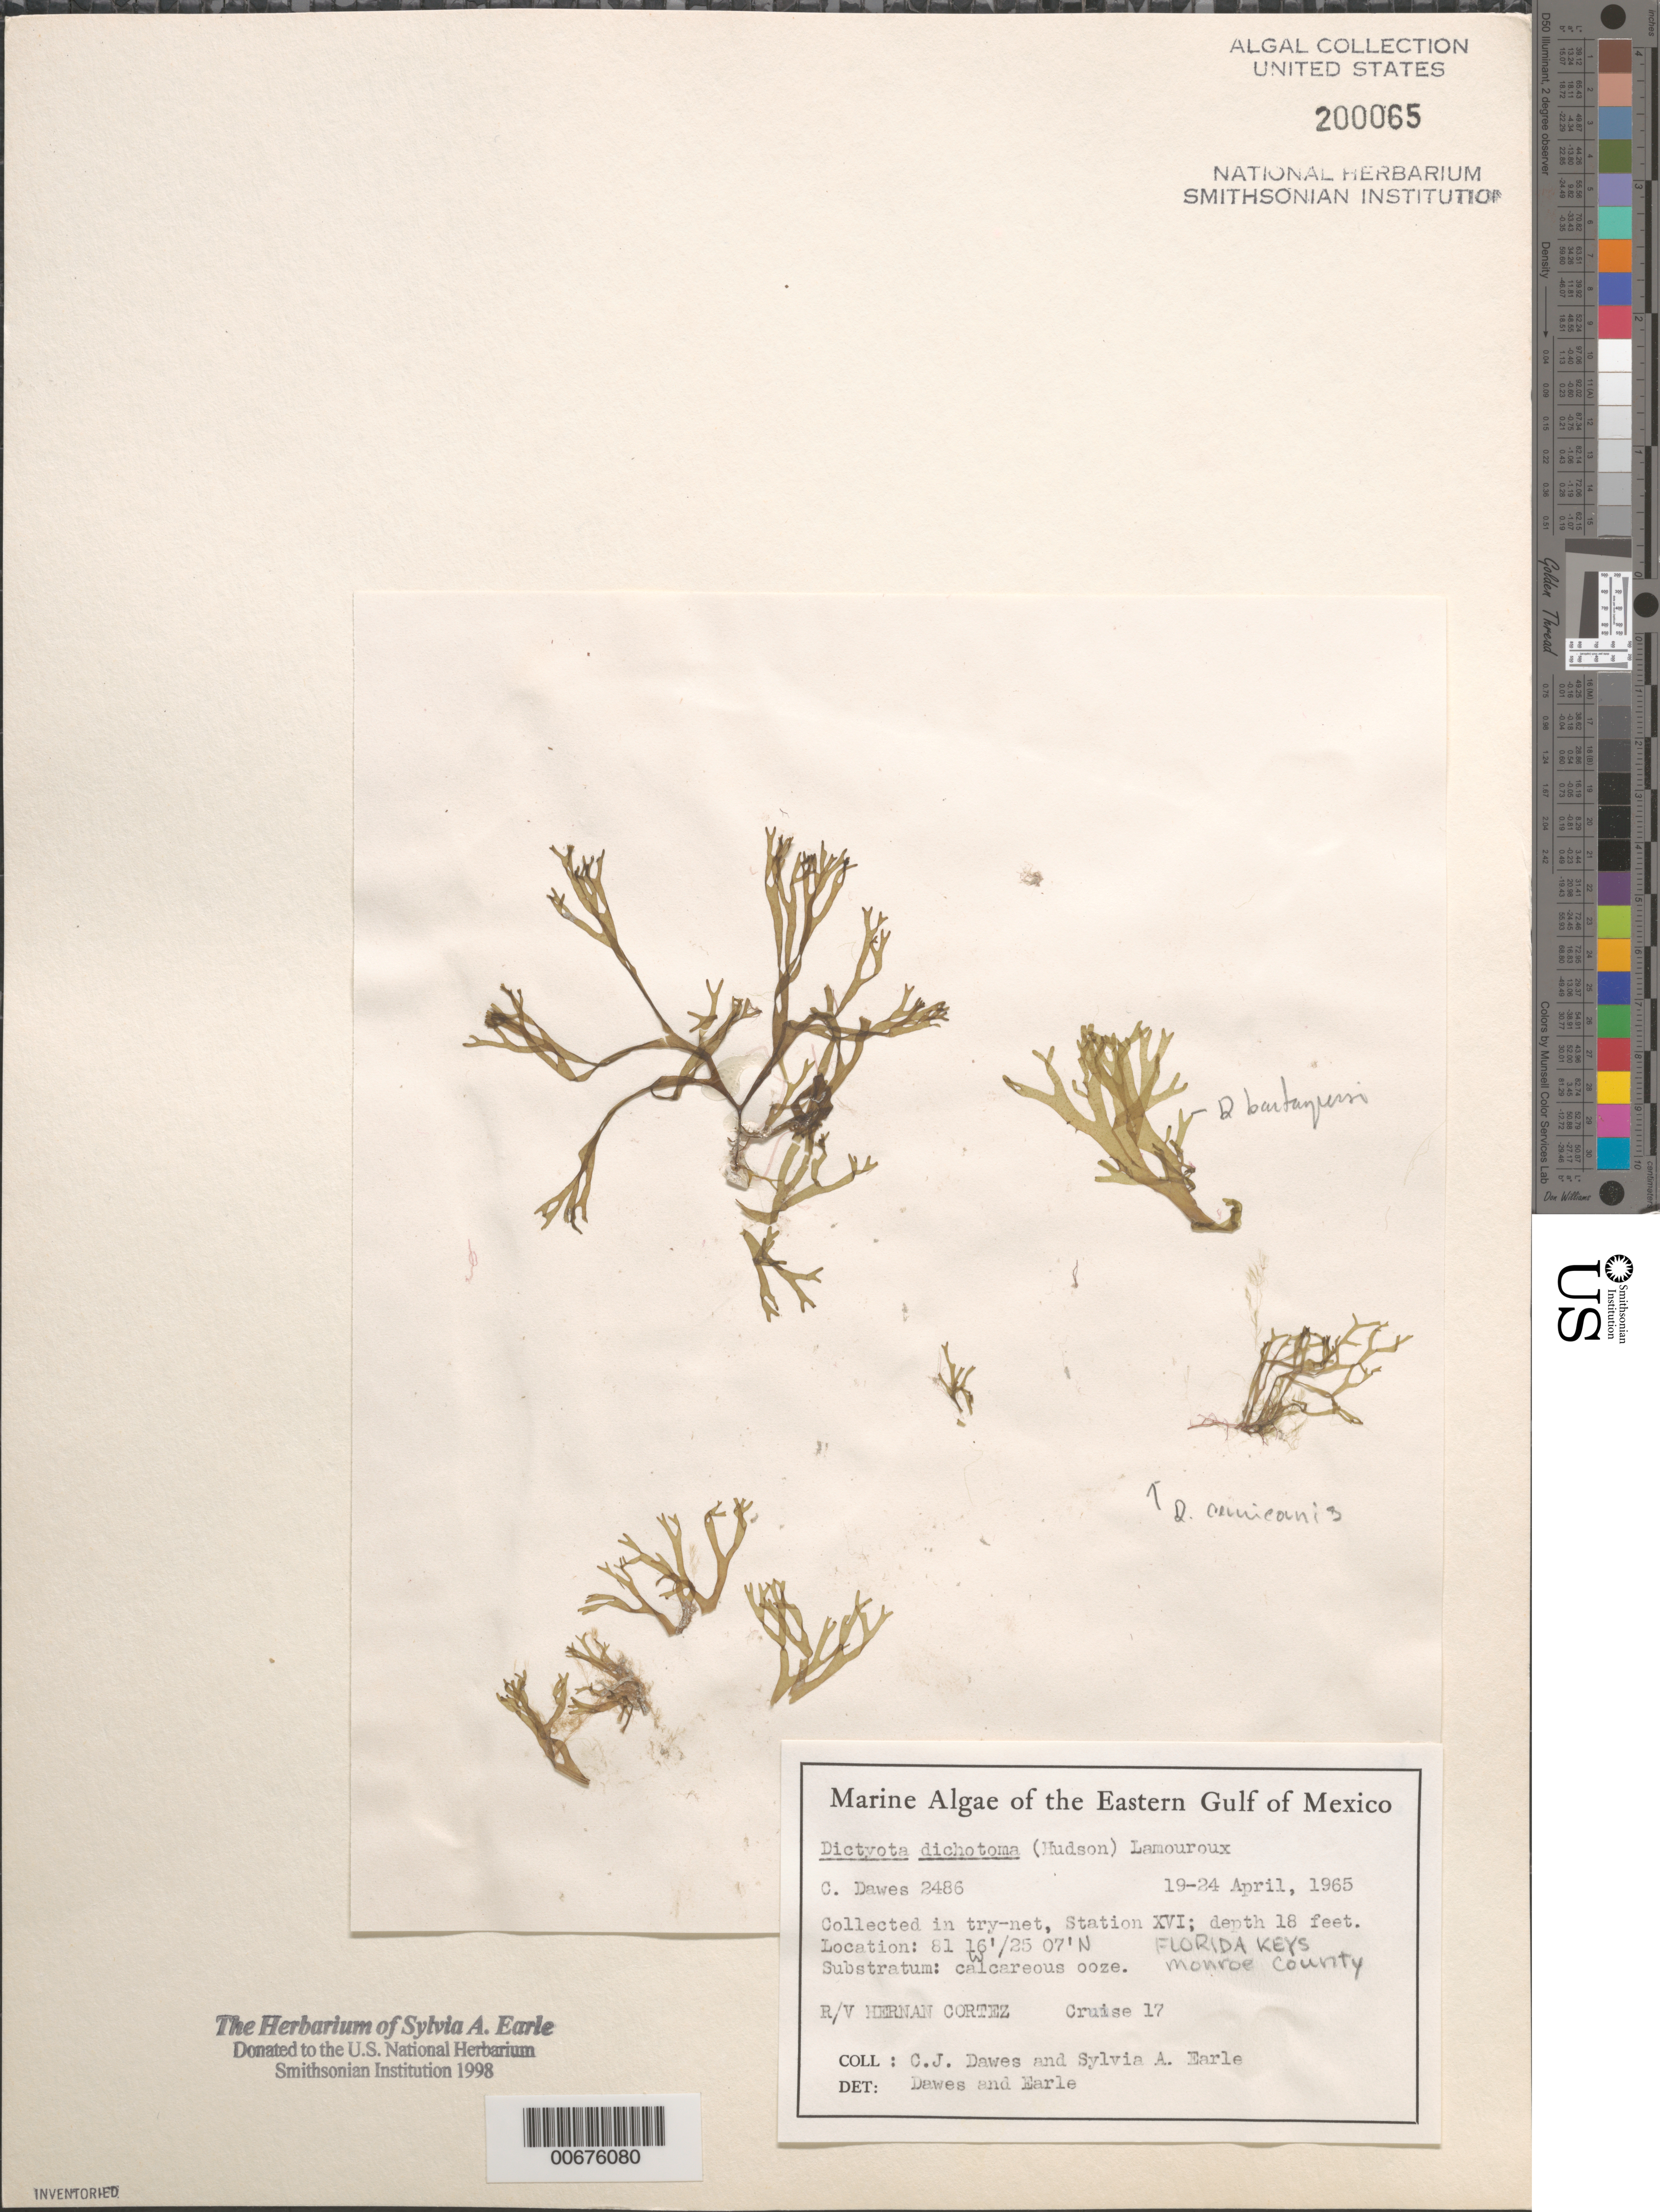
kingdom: Chromista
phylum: Ochrophyta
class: Phaeophyceae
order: Dictyotales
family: Dictyotaceae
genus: Dictyota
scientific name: Dictyota dichotoma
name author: (Huds.) J.V.Lamouroux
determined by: Dawes, C. J.; Earle, S. A.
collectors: C. Dawes & S. A. Earle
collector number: Cjd 2486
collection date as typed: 19 Apr 1965 to 24 Apr 1965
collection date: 1965-04-19/1965-04-24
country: United States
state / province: Florida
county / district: Monroe County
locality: Off Cape Sable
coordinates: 25 07' N, 81 16' W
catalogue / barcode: US 200065